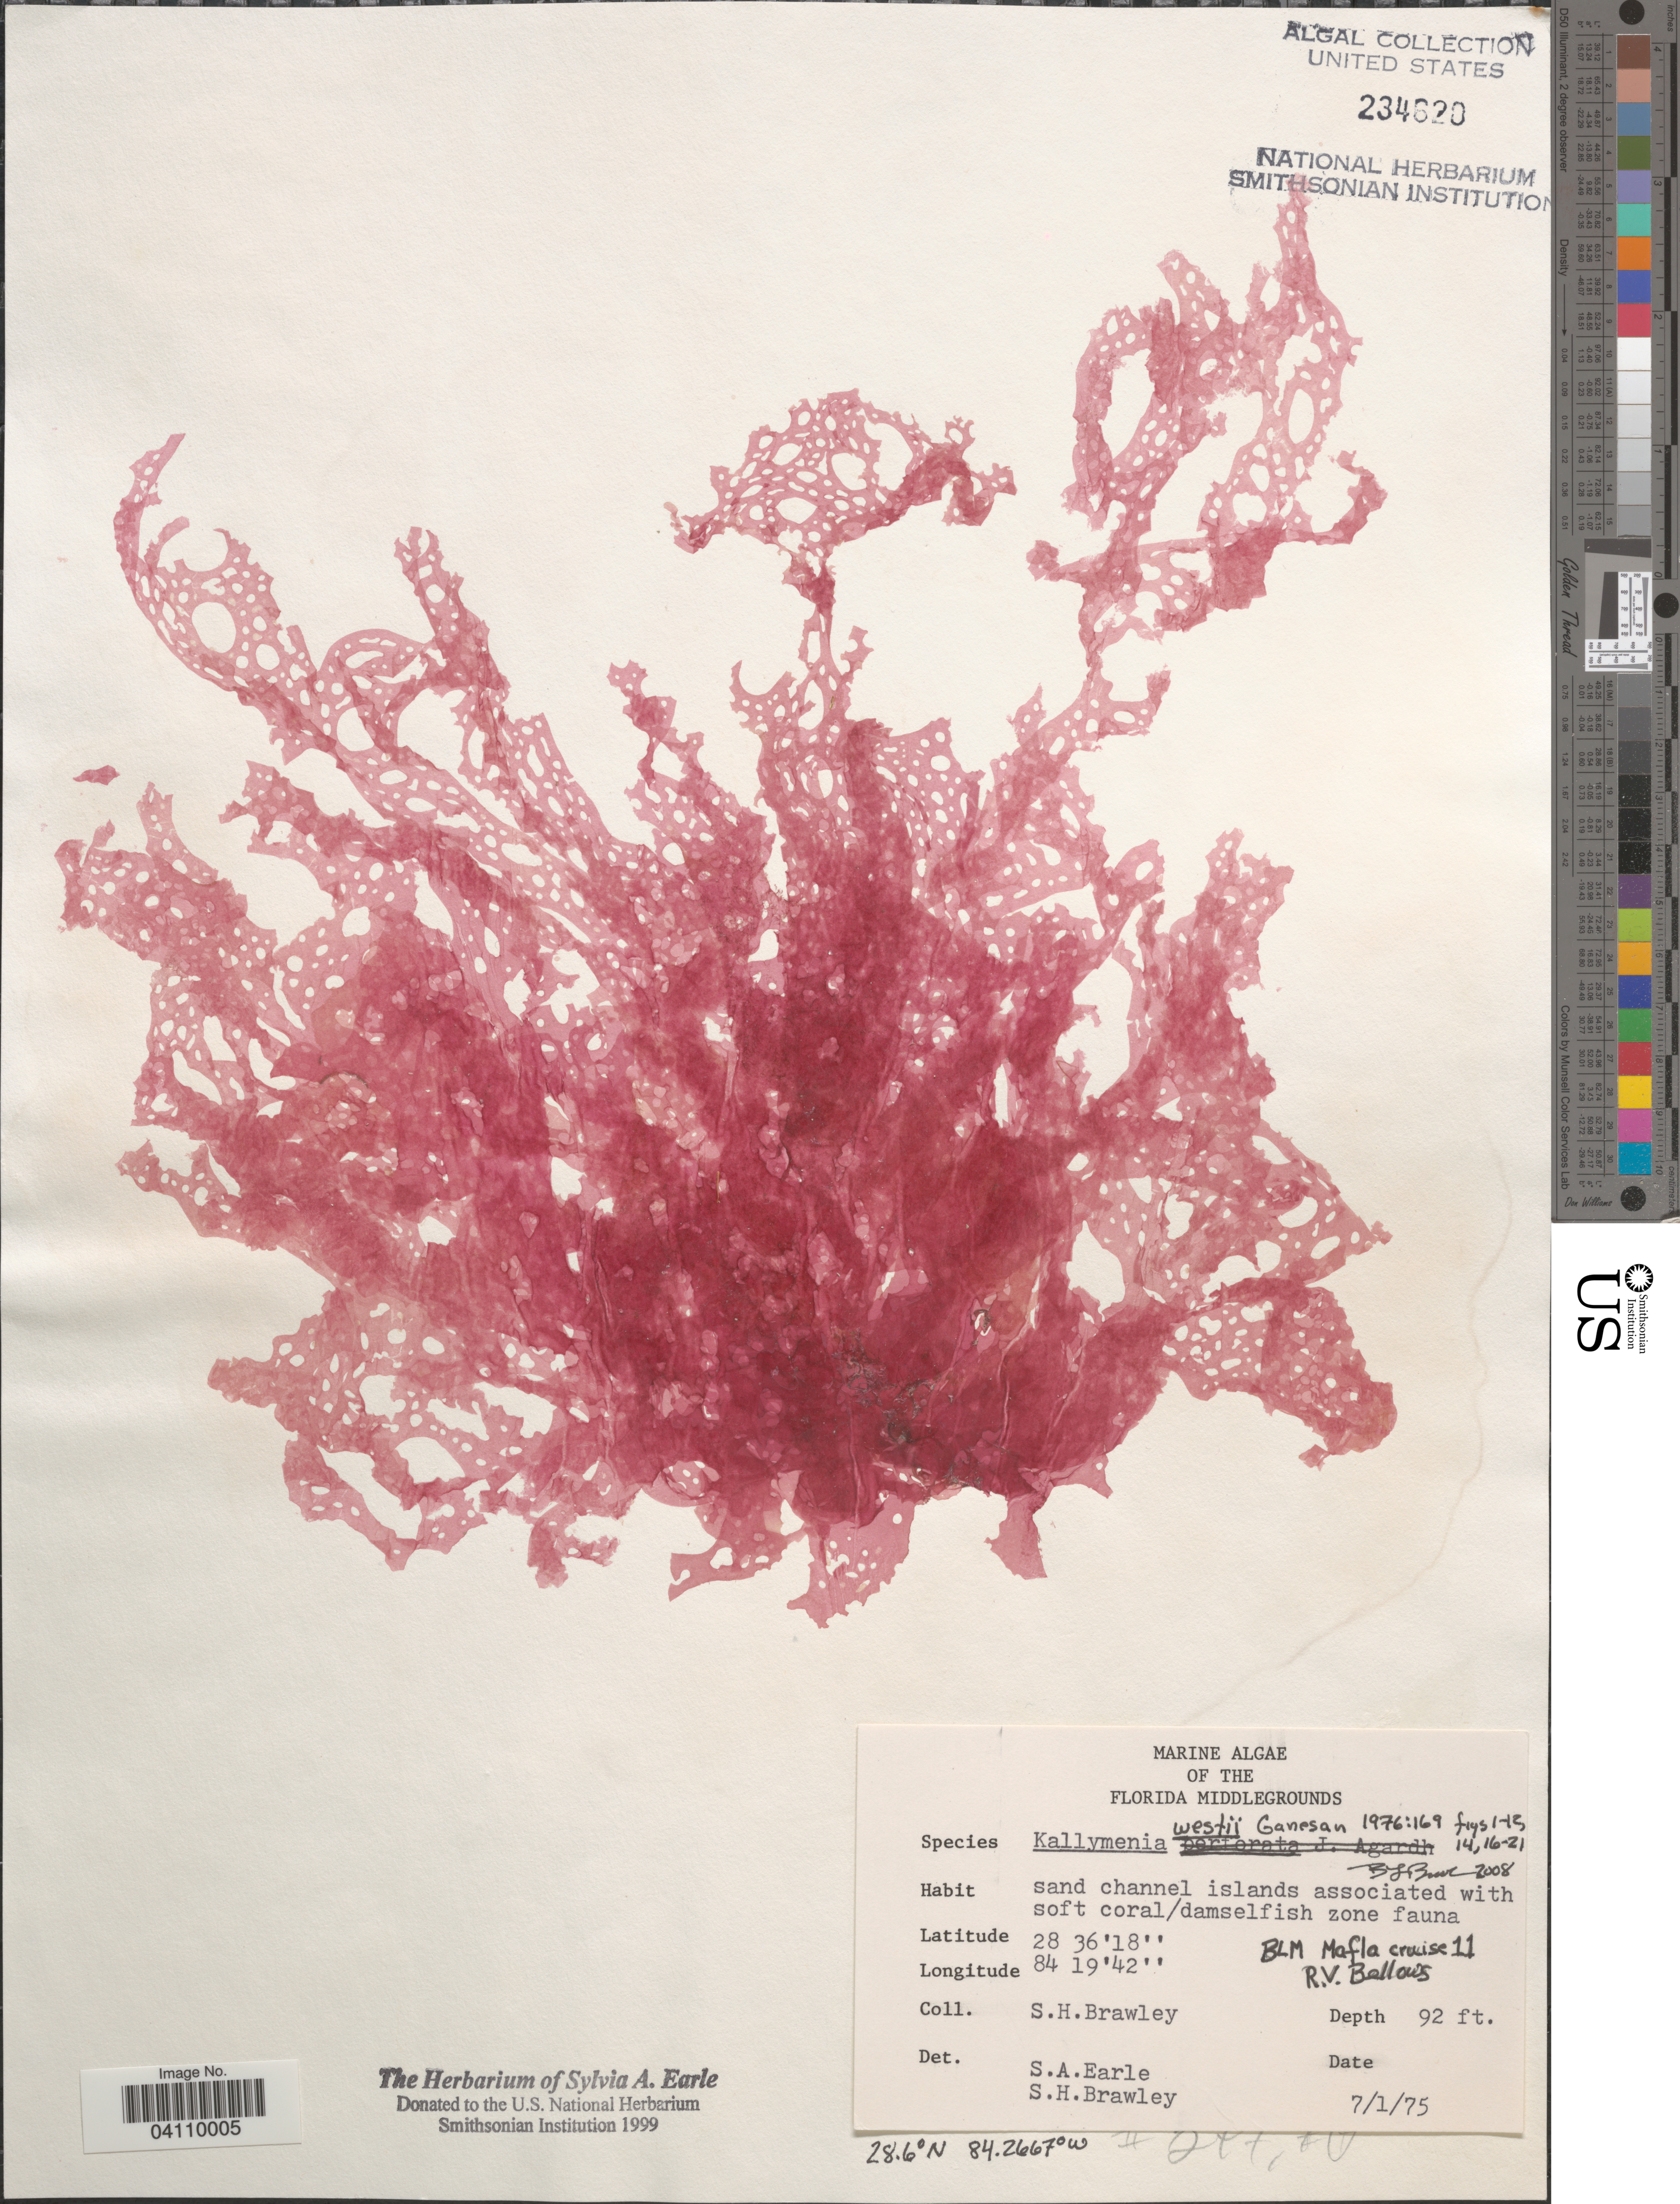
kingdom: Plantae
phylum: Rhodophyta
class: Florideophyceae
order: Gigartinales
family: Kallymeniaceae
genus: Austrokallymenia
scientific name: Austrokallymenia westii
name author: (Ganesan) C.W. Schneid. & G.W. Saunders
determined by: Algae name updating Project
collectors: S. Brawley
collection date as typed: Transcribed d/m/y: 1/7/75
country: United States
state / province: Florida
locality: Florida Middlegrounds. BLM Mafla cruise 11. Station# 247 C-8. R.V. Bellows.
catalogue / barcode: US 234620